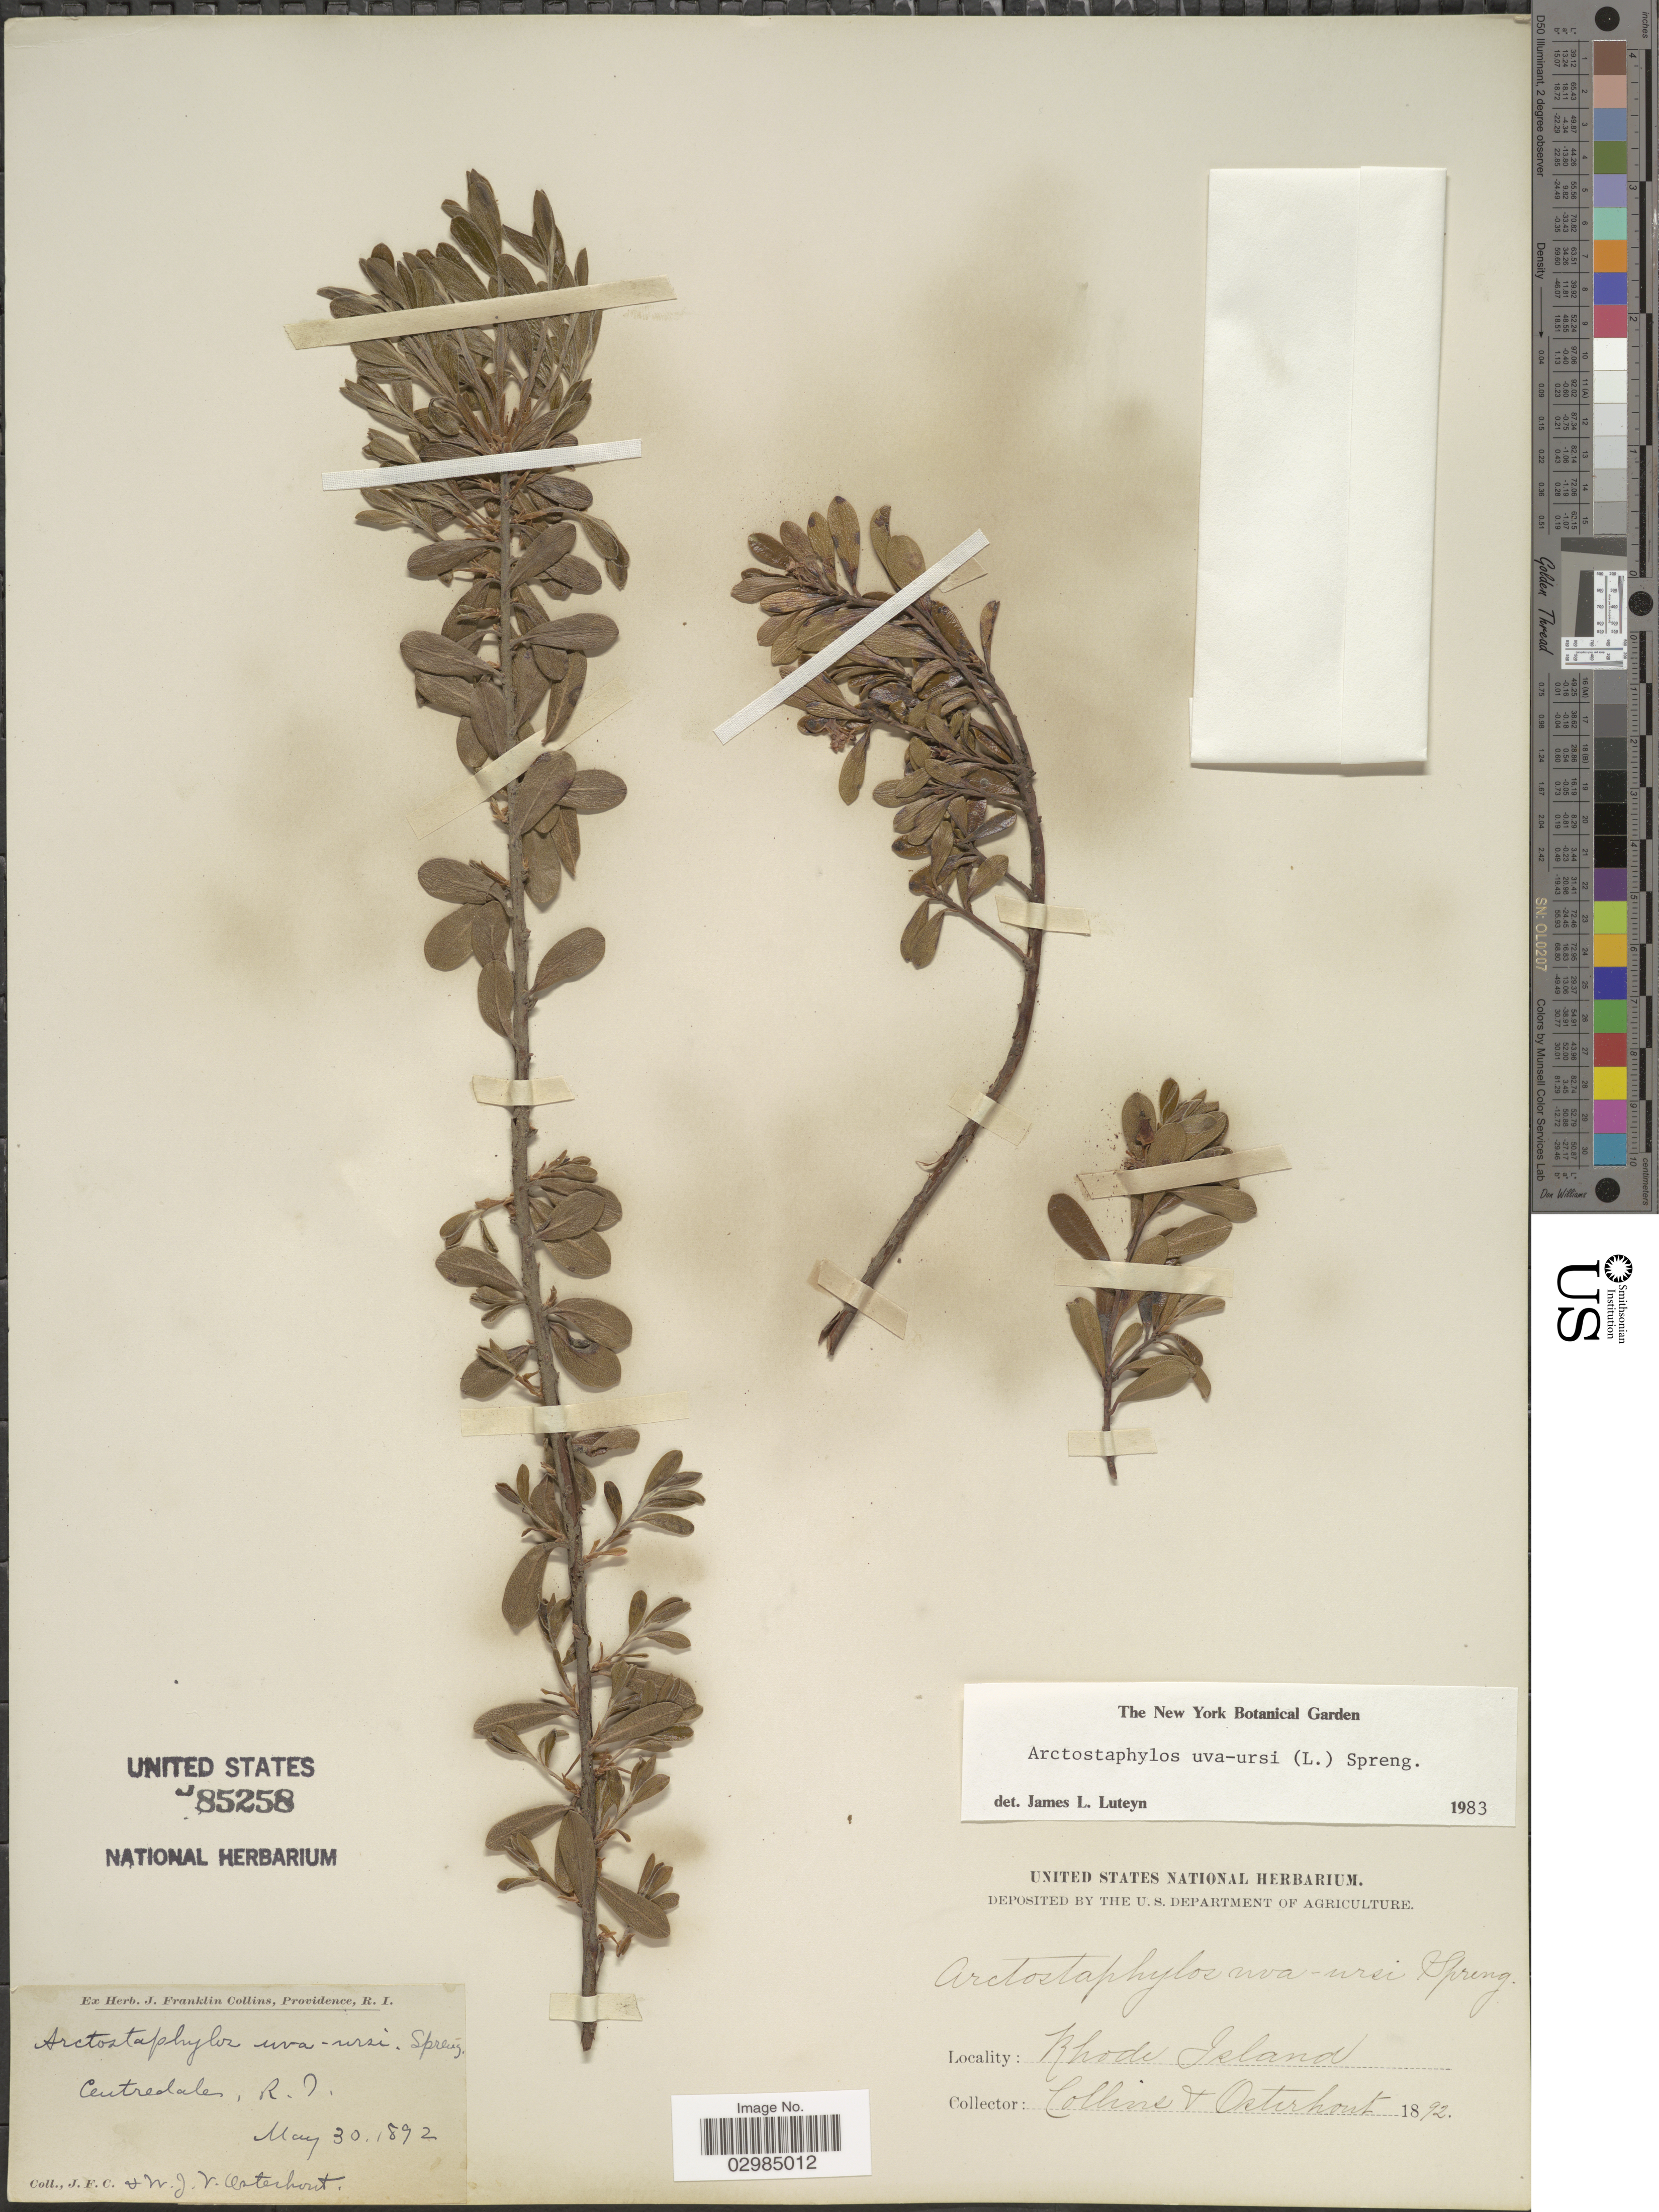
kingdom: Plantae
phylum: Tracheophyta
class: Magnoliopsida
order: Ericales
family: Ericaceae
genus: Arctostaphylos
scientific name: Arctostaphylos uva-ursi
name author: (L.) Spreng.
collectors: J. Collins & W. Osterhout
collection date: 1892-05-30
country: United States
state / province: Rhode Island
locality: Centredales, R.I.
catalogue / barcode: US 85258